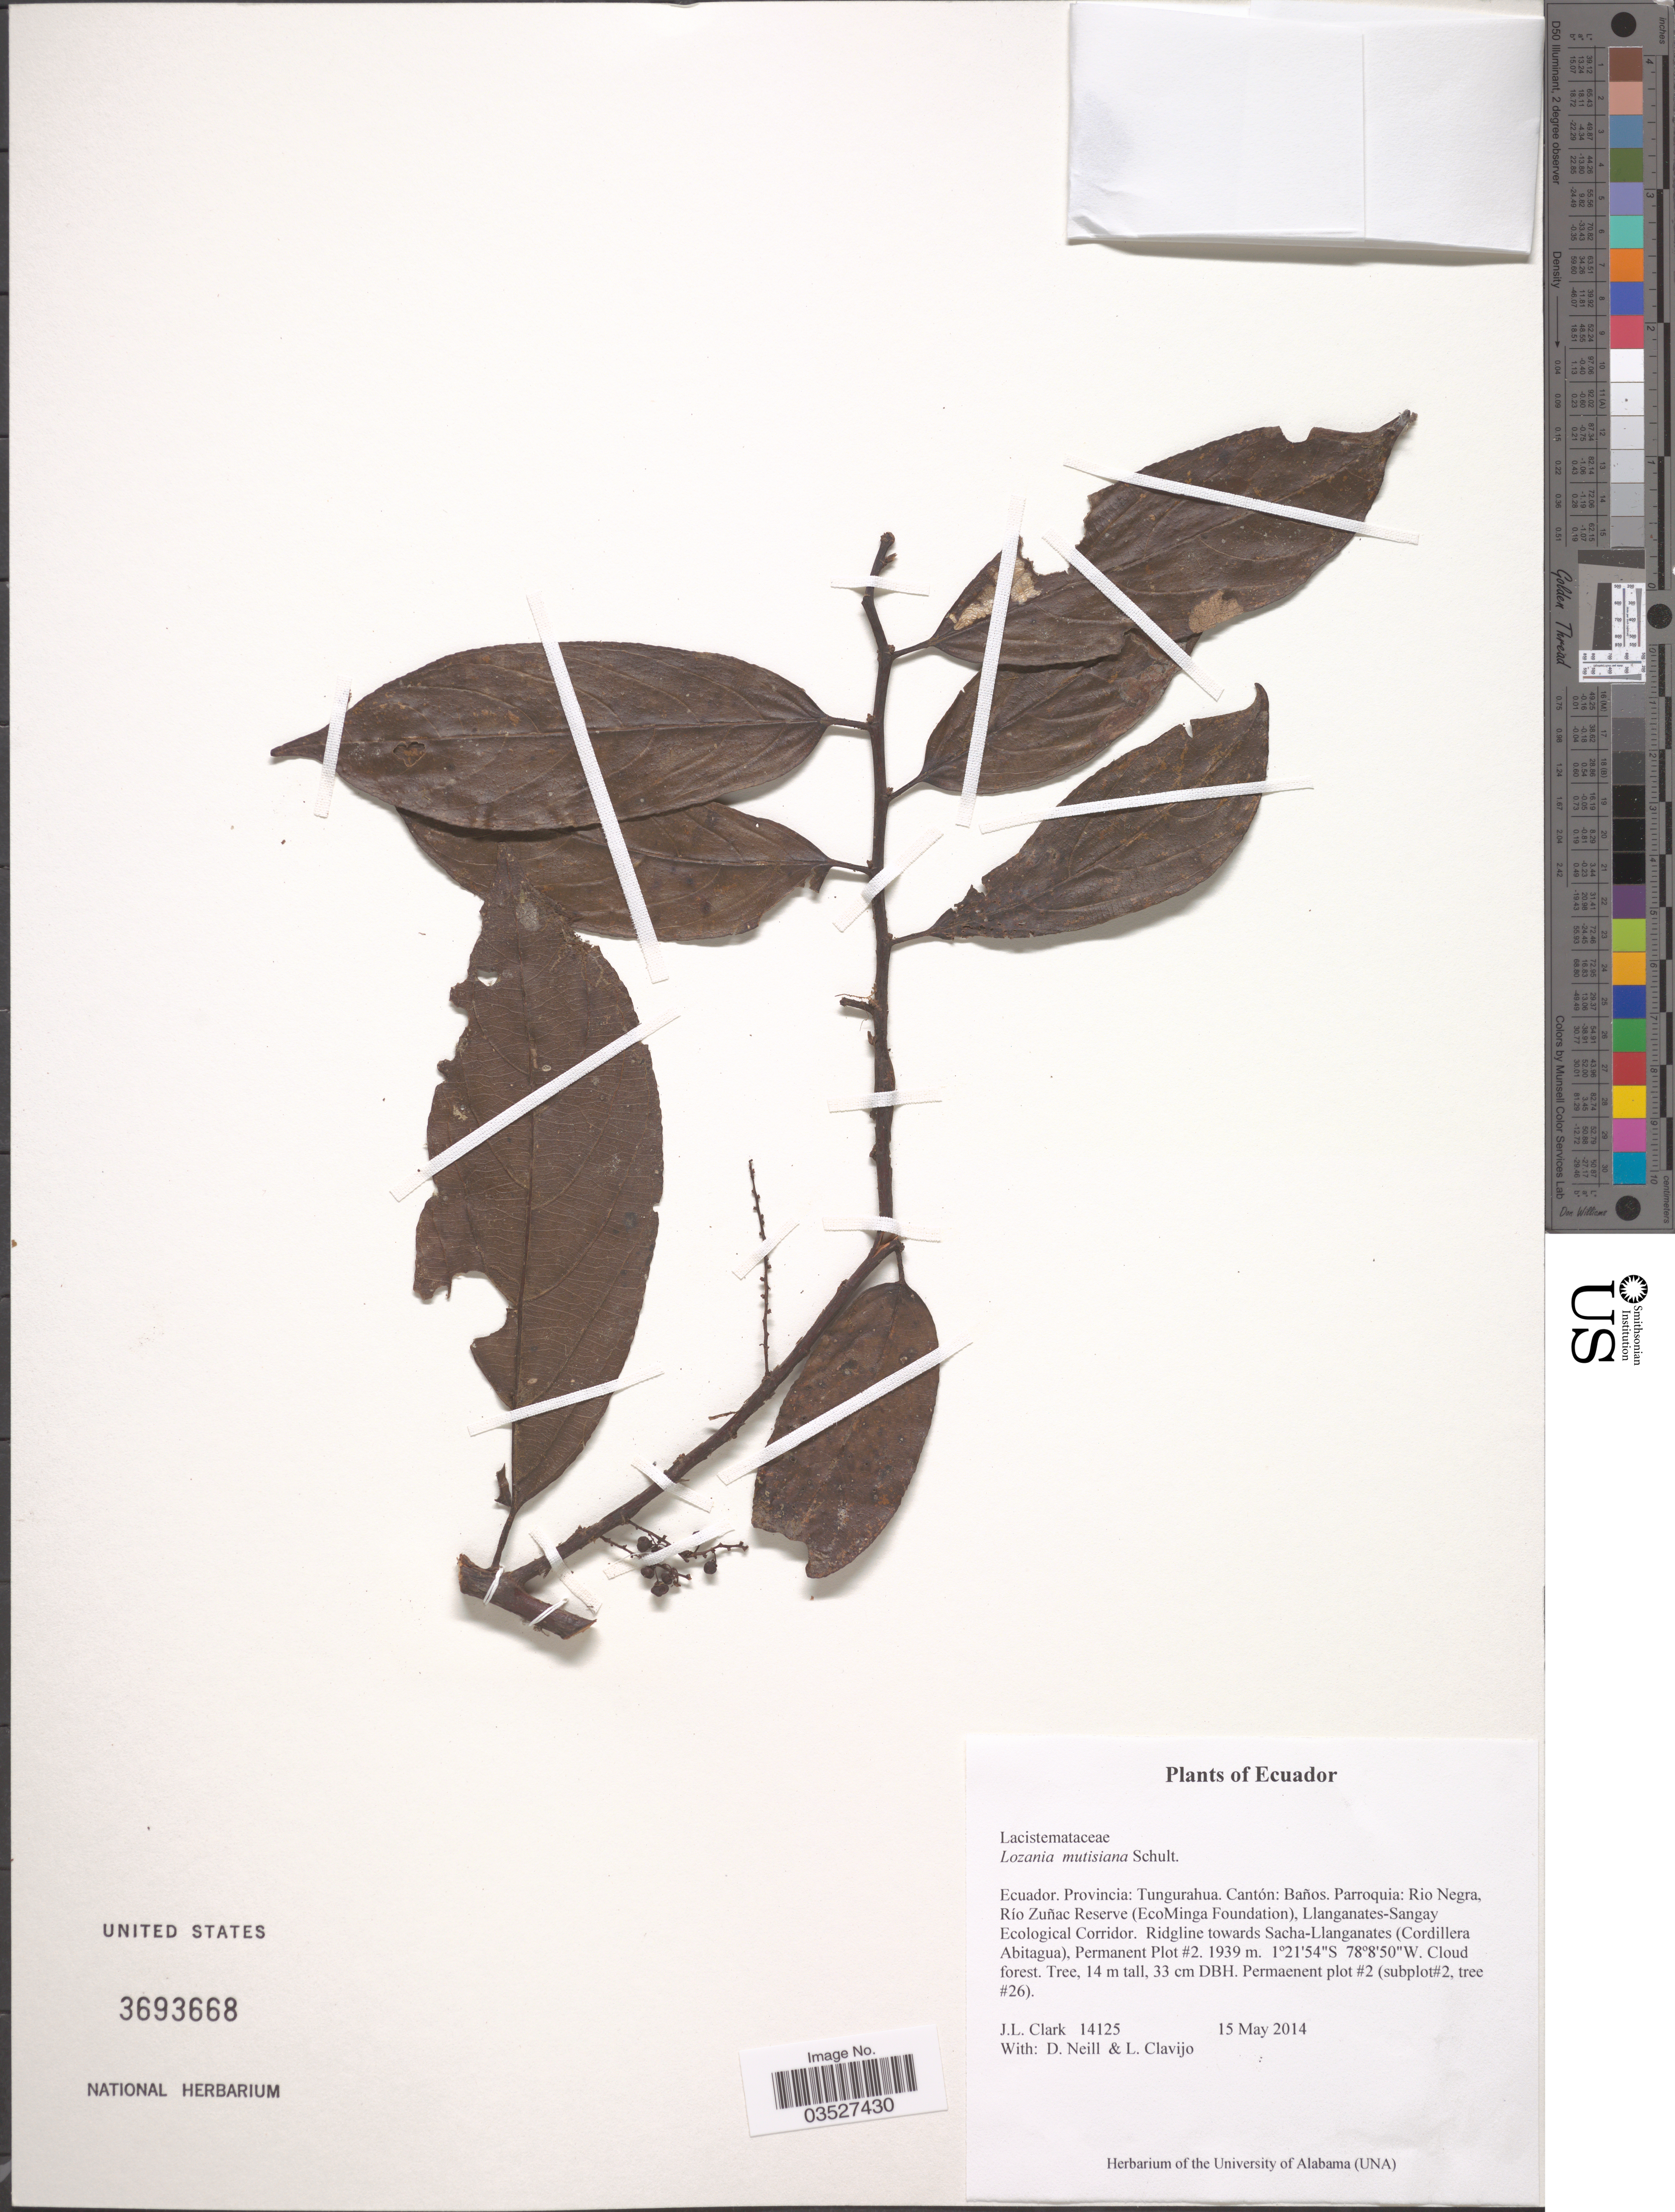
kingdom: Plantae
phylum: Tracheophyta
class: Magnoliopsida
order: Malpighiales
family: Lacistemataceae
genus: Lozania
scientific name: Lozania mutisiana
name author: Schult. in Roem. & Schult.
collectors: J. L. Clark, D. Neill & L. Clavijo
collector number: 14125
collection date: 2014-05-15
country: Ecuador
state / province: Tungurahua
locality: Cantón: Baños. Parroquia: Rio Negra, Río Zuñac Reserve (EcoMinga Foundation), Llanganates-Sangay Ecological Corridor. Ridgline towards Sacha-Llanganates (Cordillera Abitagua), Permanent Plot #2.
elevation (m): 1939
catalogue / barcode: US 3693668